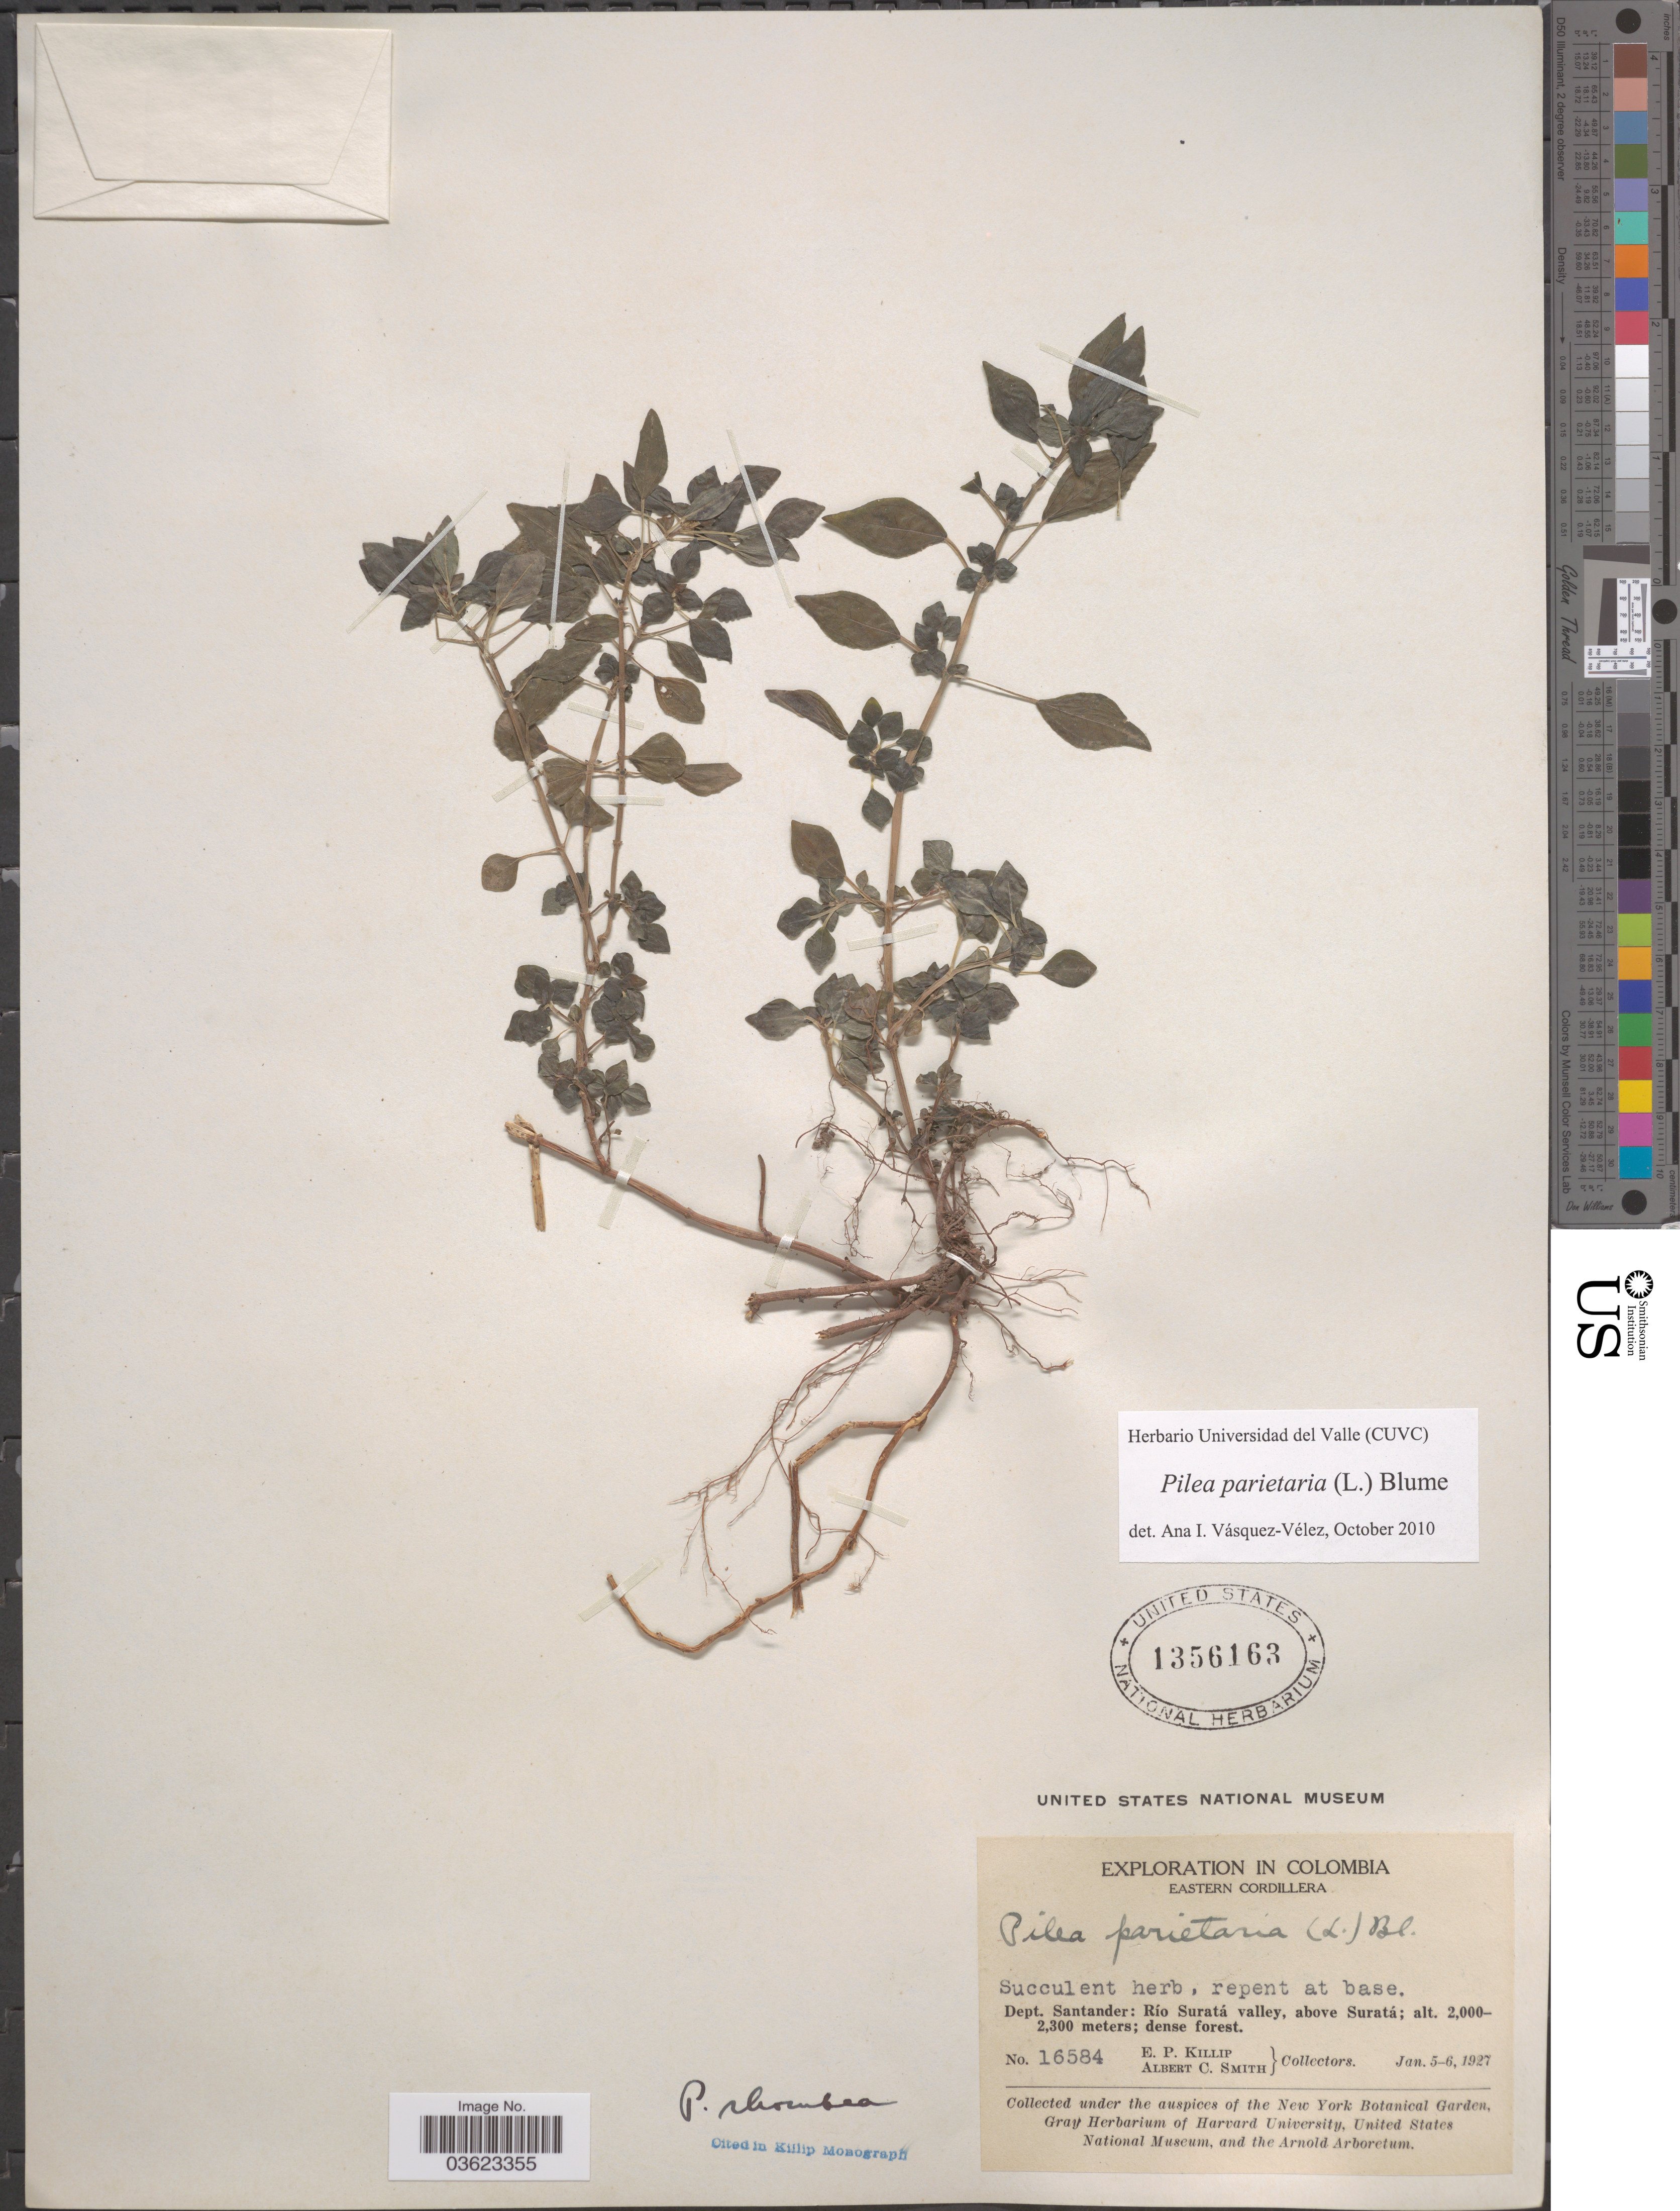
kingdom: Plantae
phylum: Tracheophyta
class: Magnoliopsida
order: Rosales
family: Urticaceae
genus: Pilea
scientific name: Pilea parietaria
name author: (L.) Blume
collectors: E. P. Killip & A. C. Smith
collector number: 16584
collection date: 1927-01-05/1927-01-06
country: Colombia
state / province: Santander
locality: Eastern Cordillera. Dept. Santander: Río Suratá valley, above Suratá.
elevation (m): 2000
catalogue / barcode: US 1356163